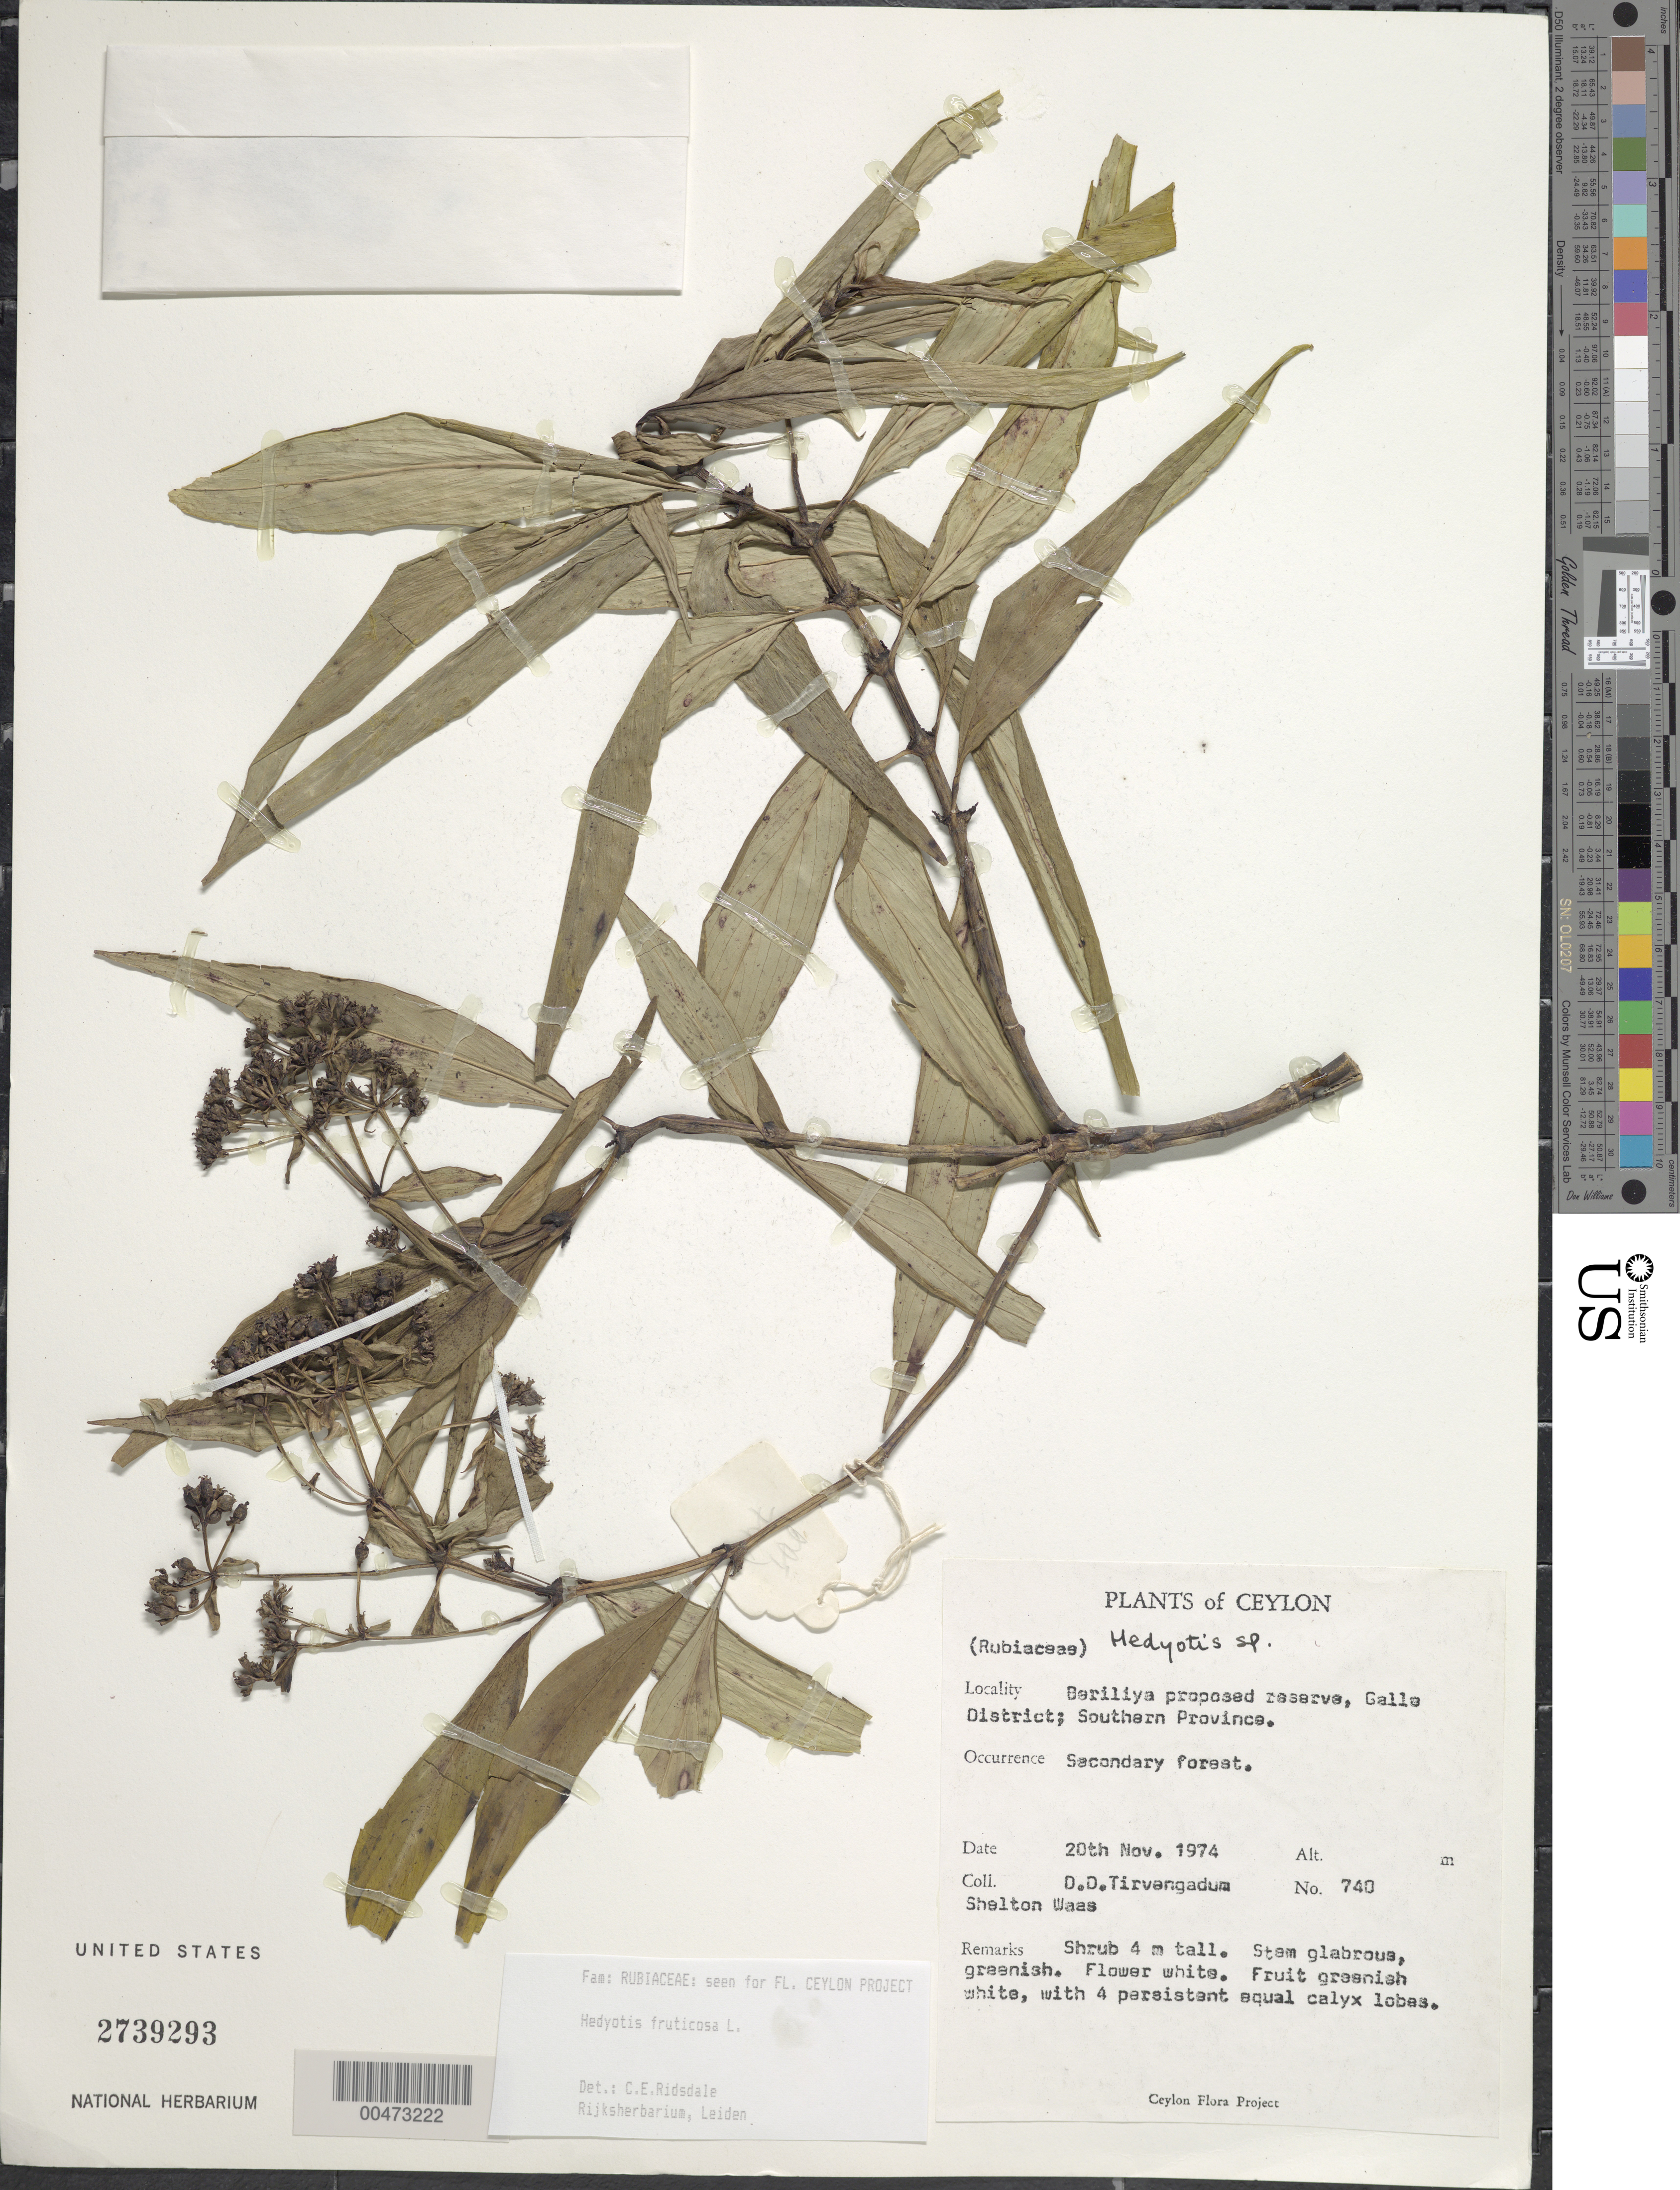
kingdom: Plantae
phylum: Tracheophyta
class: Magnoliopsida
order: Gentianales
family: Rubiaceae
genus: Hedyotis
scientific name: Hedyotis fruticosa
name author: L.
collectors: D. Tirvengadum & S. Waas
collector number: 740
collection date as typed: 20 Nov 1974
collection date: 1974-11-20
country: Sri Lanka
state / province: Southern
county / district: Galle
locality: Beriliya proposed Reserve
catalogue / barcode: US 2739293